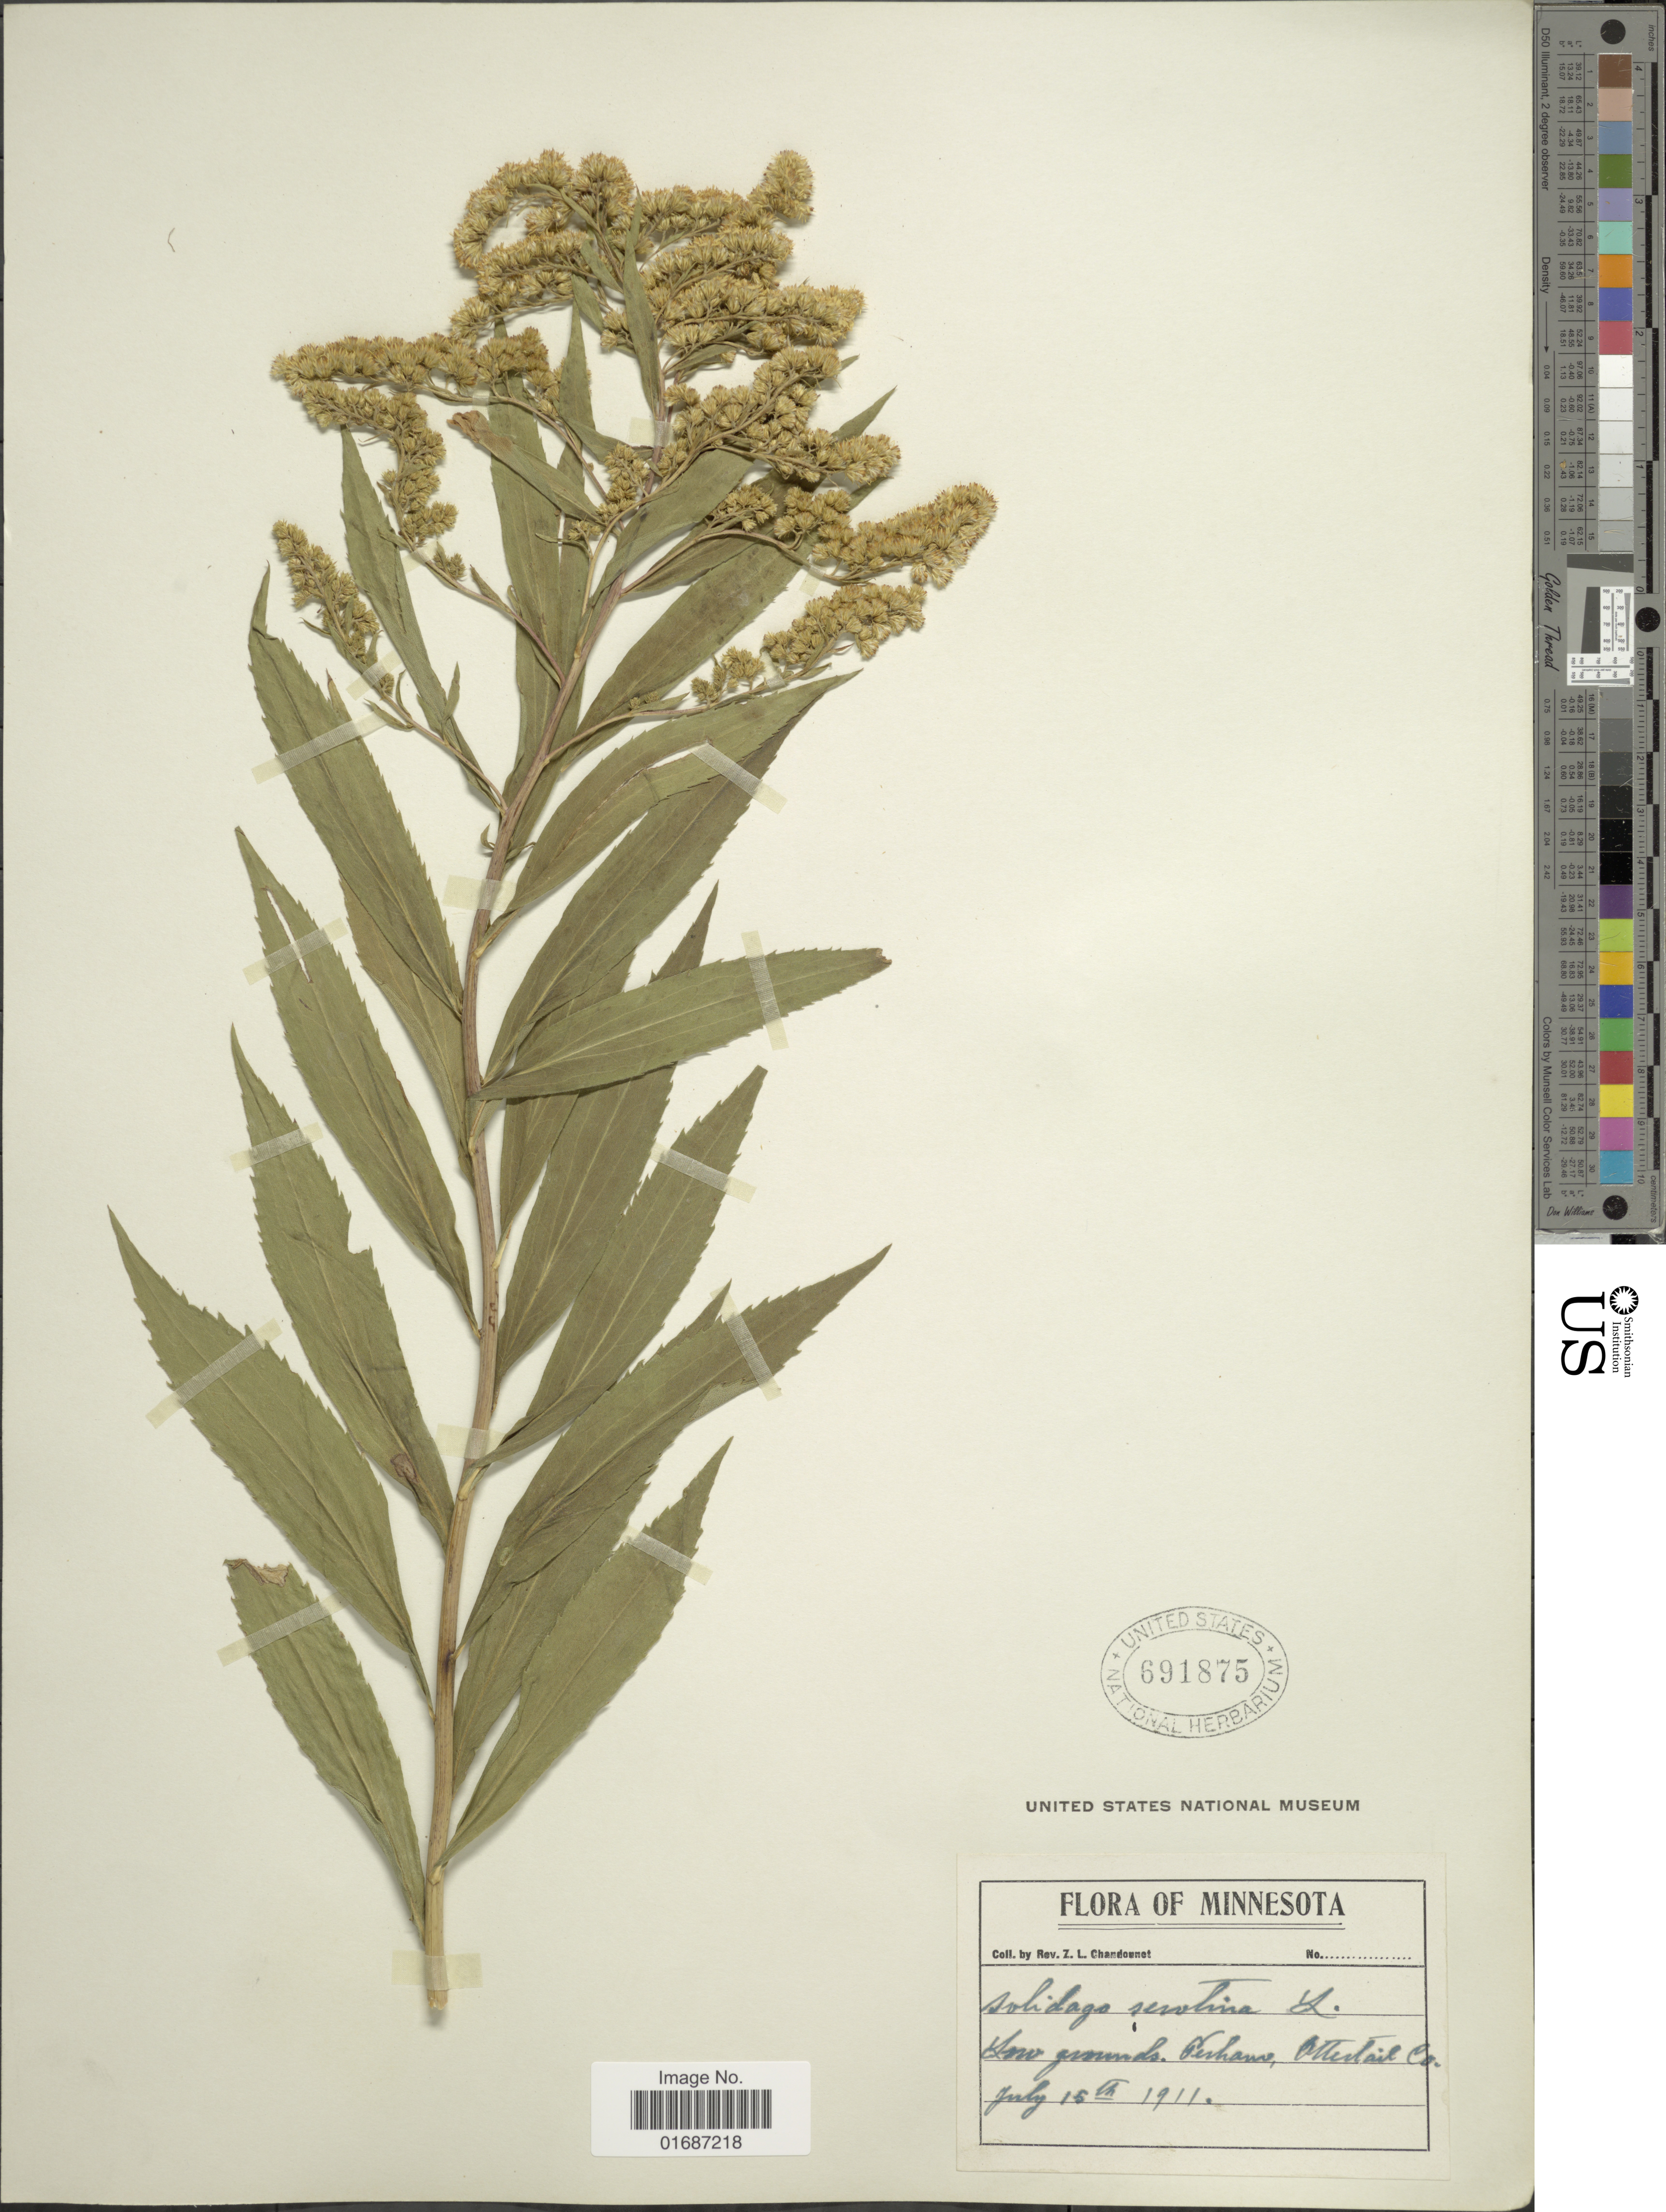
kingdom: Plantae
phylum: Tracheophyta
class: Magnoliopsida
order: Asterales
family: Asteraceae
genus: Solidago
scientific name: Solidago gigantea var. leiophylla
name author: Fernald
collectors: Z. Chandonnet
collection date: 1911-07-15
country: United States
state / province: Minnesota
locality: Low grounds.Penshaw, Otter tail Co.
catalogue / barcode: US 691875